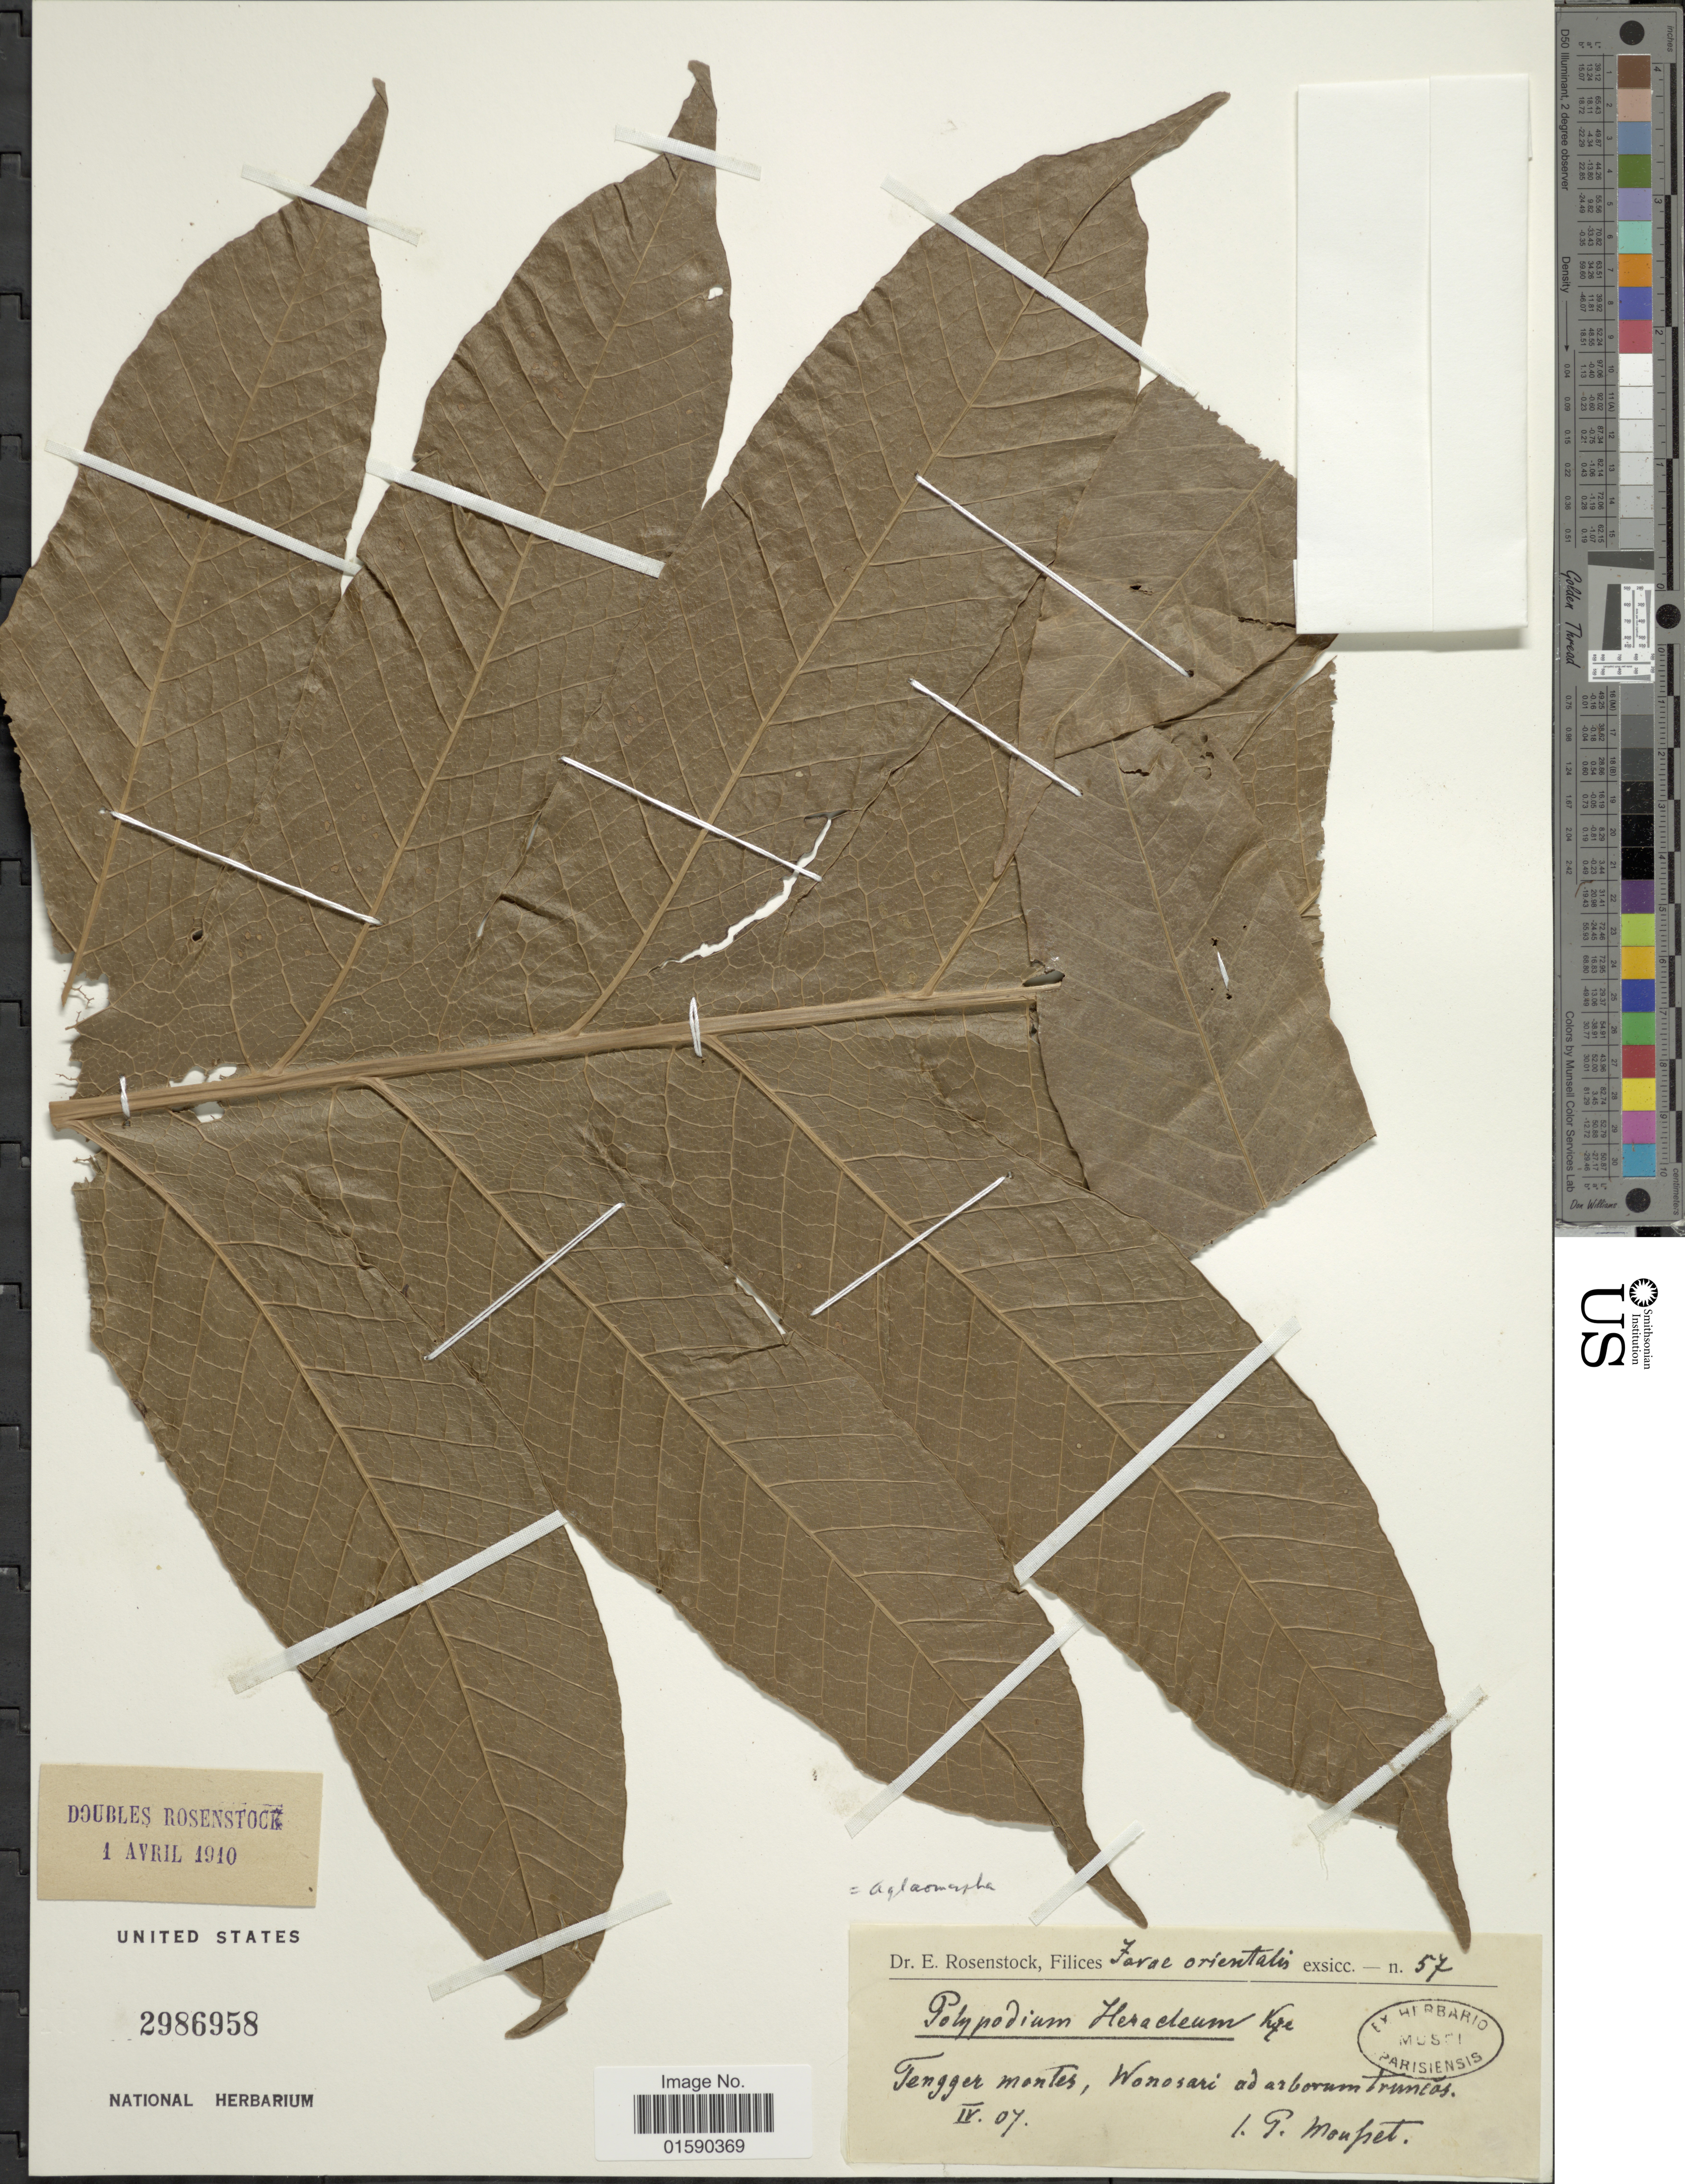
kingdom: Plantae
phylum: Tracheophyta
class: Polypodiopsida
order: Polypodiales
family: Polypodiaceae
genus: Aglaomorpha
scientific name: Aglaomorpha heraclea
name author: (Kunze) Copel.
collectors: G. Moupet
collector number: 57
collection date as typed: Transcribed d/m/y: /4/7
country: Indonesia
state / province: Java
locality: Javae orientalis, Tengger montes, Wonosari ad arborum trunces. [interpreted]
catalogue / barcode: US 2986958